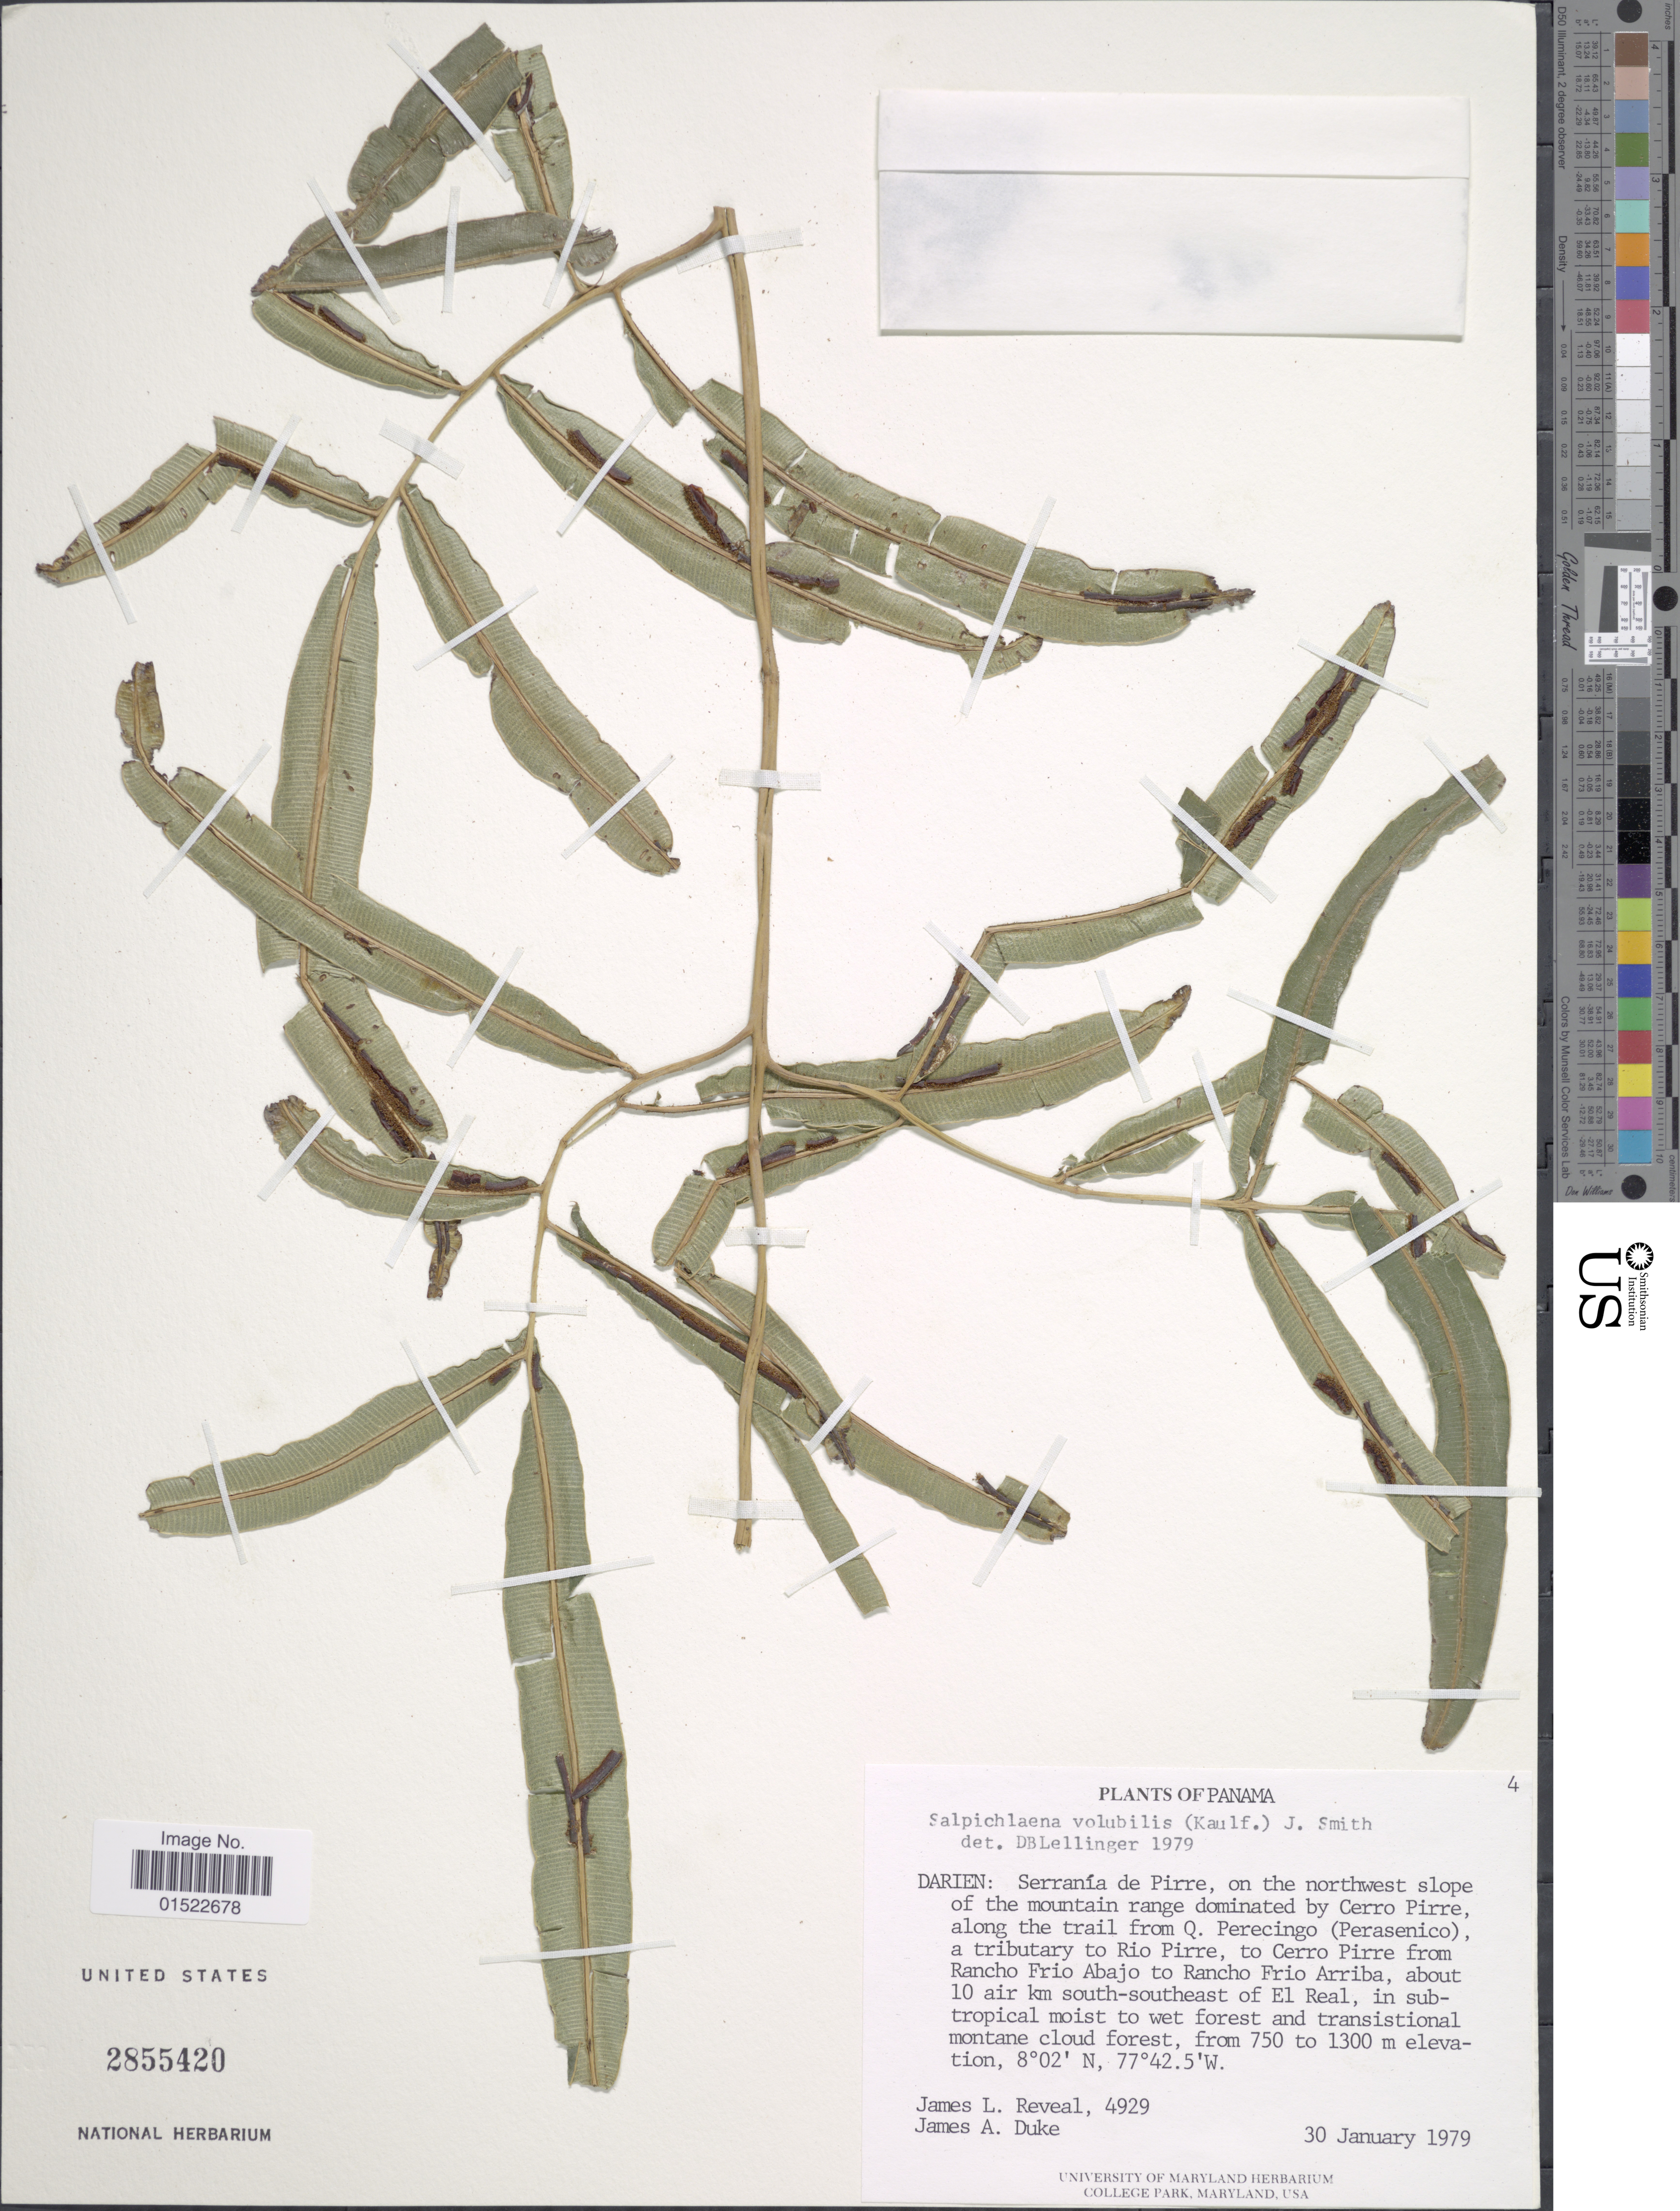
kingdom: Plantae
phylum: Tracheophyta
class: Polypodiopsida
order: Polypodiales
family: Blechnaceae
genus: Salpichlaena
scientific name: Salpichlaena volubilis subsp. volubilis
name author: (Kaulf.) J. Sm.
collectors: J. L. Reveal & J. A. Duke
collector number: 4929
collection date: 1979-01-30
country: Panama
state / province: Darién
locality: Serrania de Pirre, on the northwest slope of the mountain range dominated by Cerro Pirre, along the trail from Q, Perecingo (Perasenico a tributary to Rio Pirre, to Cerro Pirre from Rancho Frio Abajo to Rancho Frio Arriba, about 10 air km south-southeast of El Real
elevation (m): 750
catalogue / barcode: US 2855420